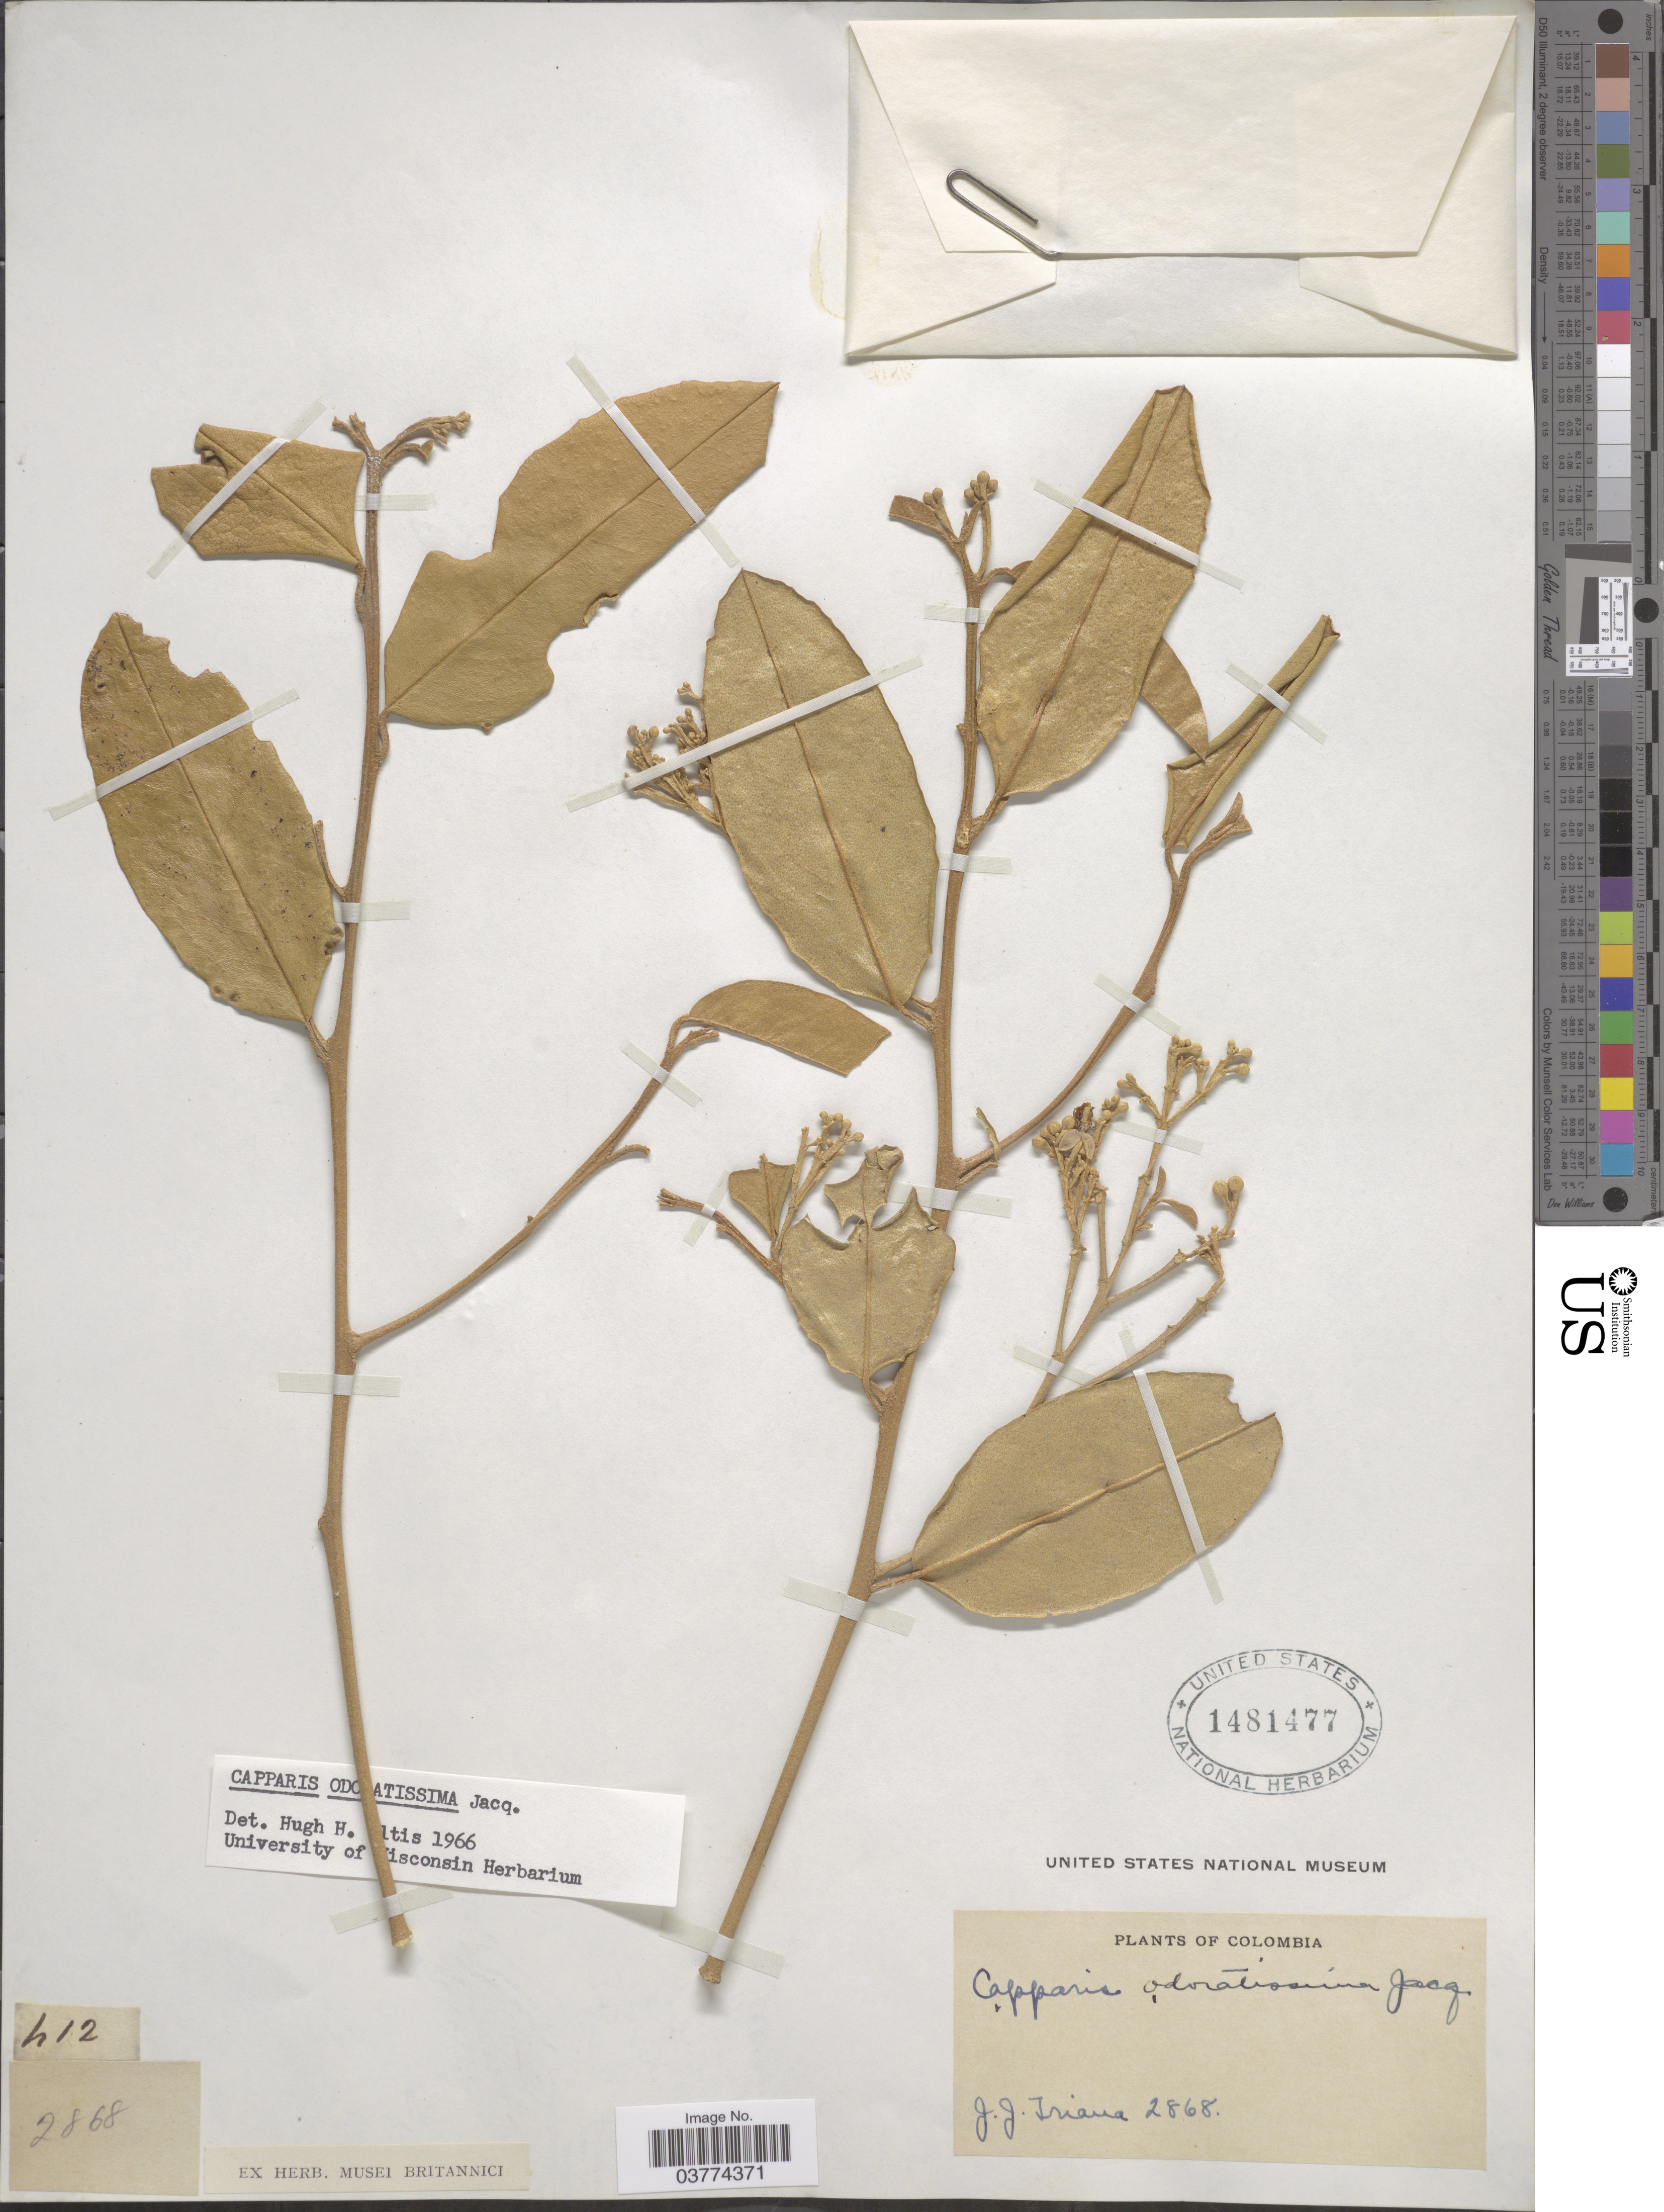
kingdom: Plantae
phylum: Tracheophyta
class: Magnoliopsida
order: Brassicales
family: Capparaceae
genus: Quadrella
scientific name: Quadrella odoratissima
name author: (Jacq.) Hutch.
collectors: J. J. Triana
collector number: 2868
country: Colombia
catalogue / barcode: US 1481477